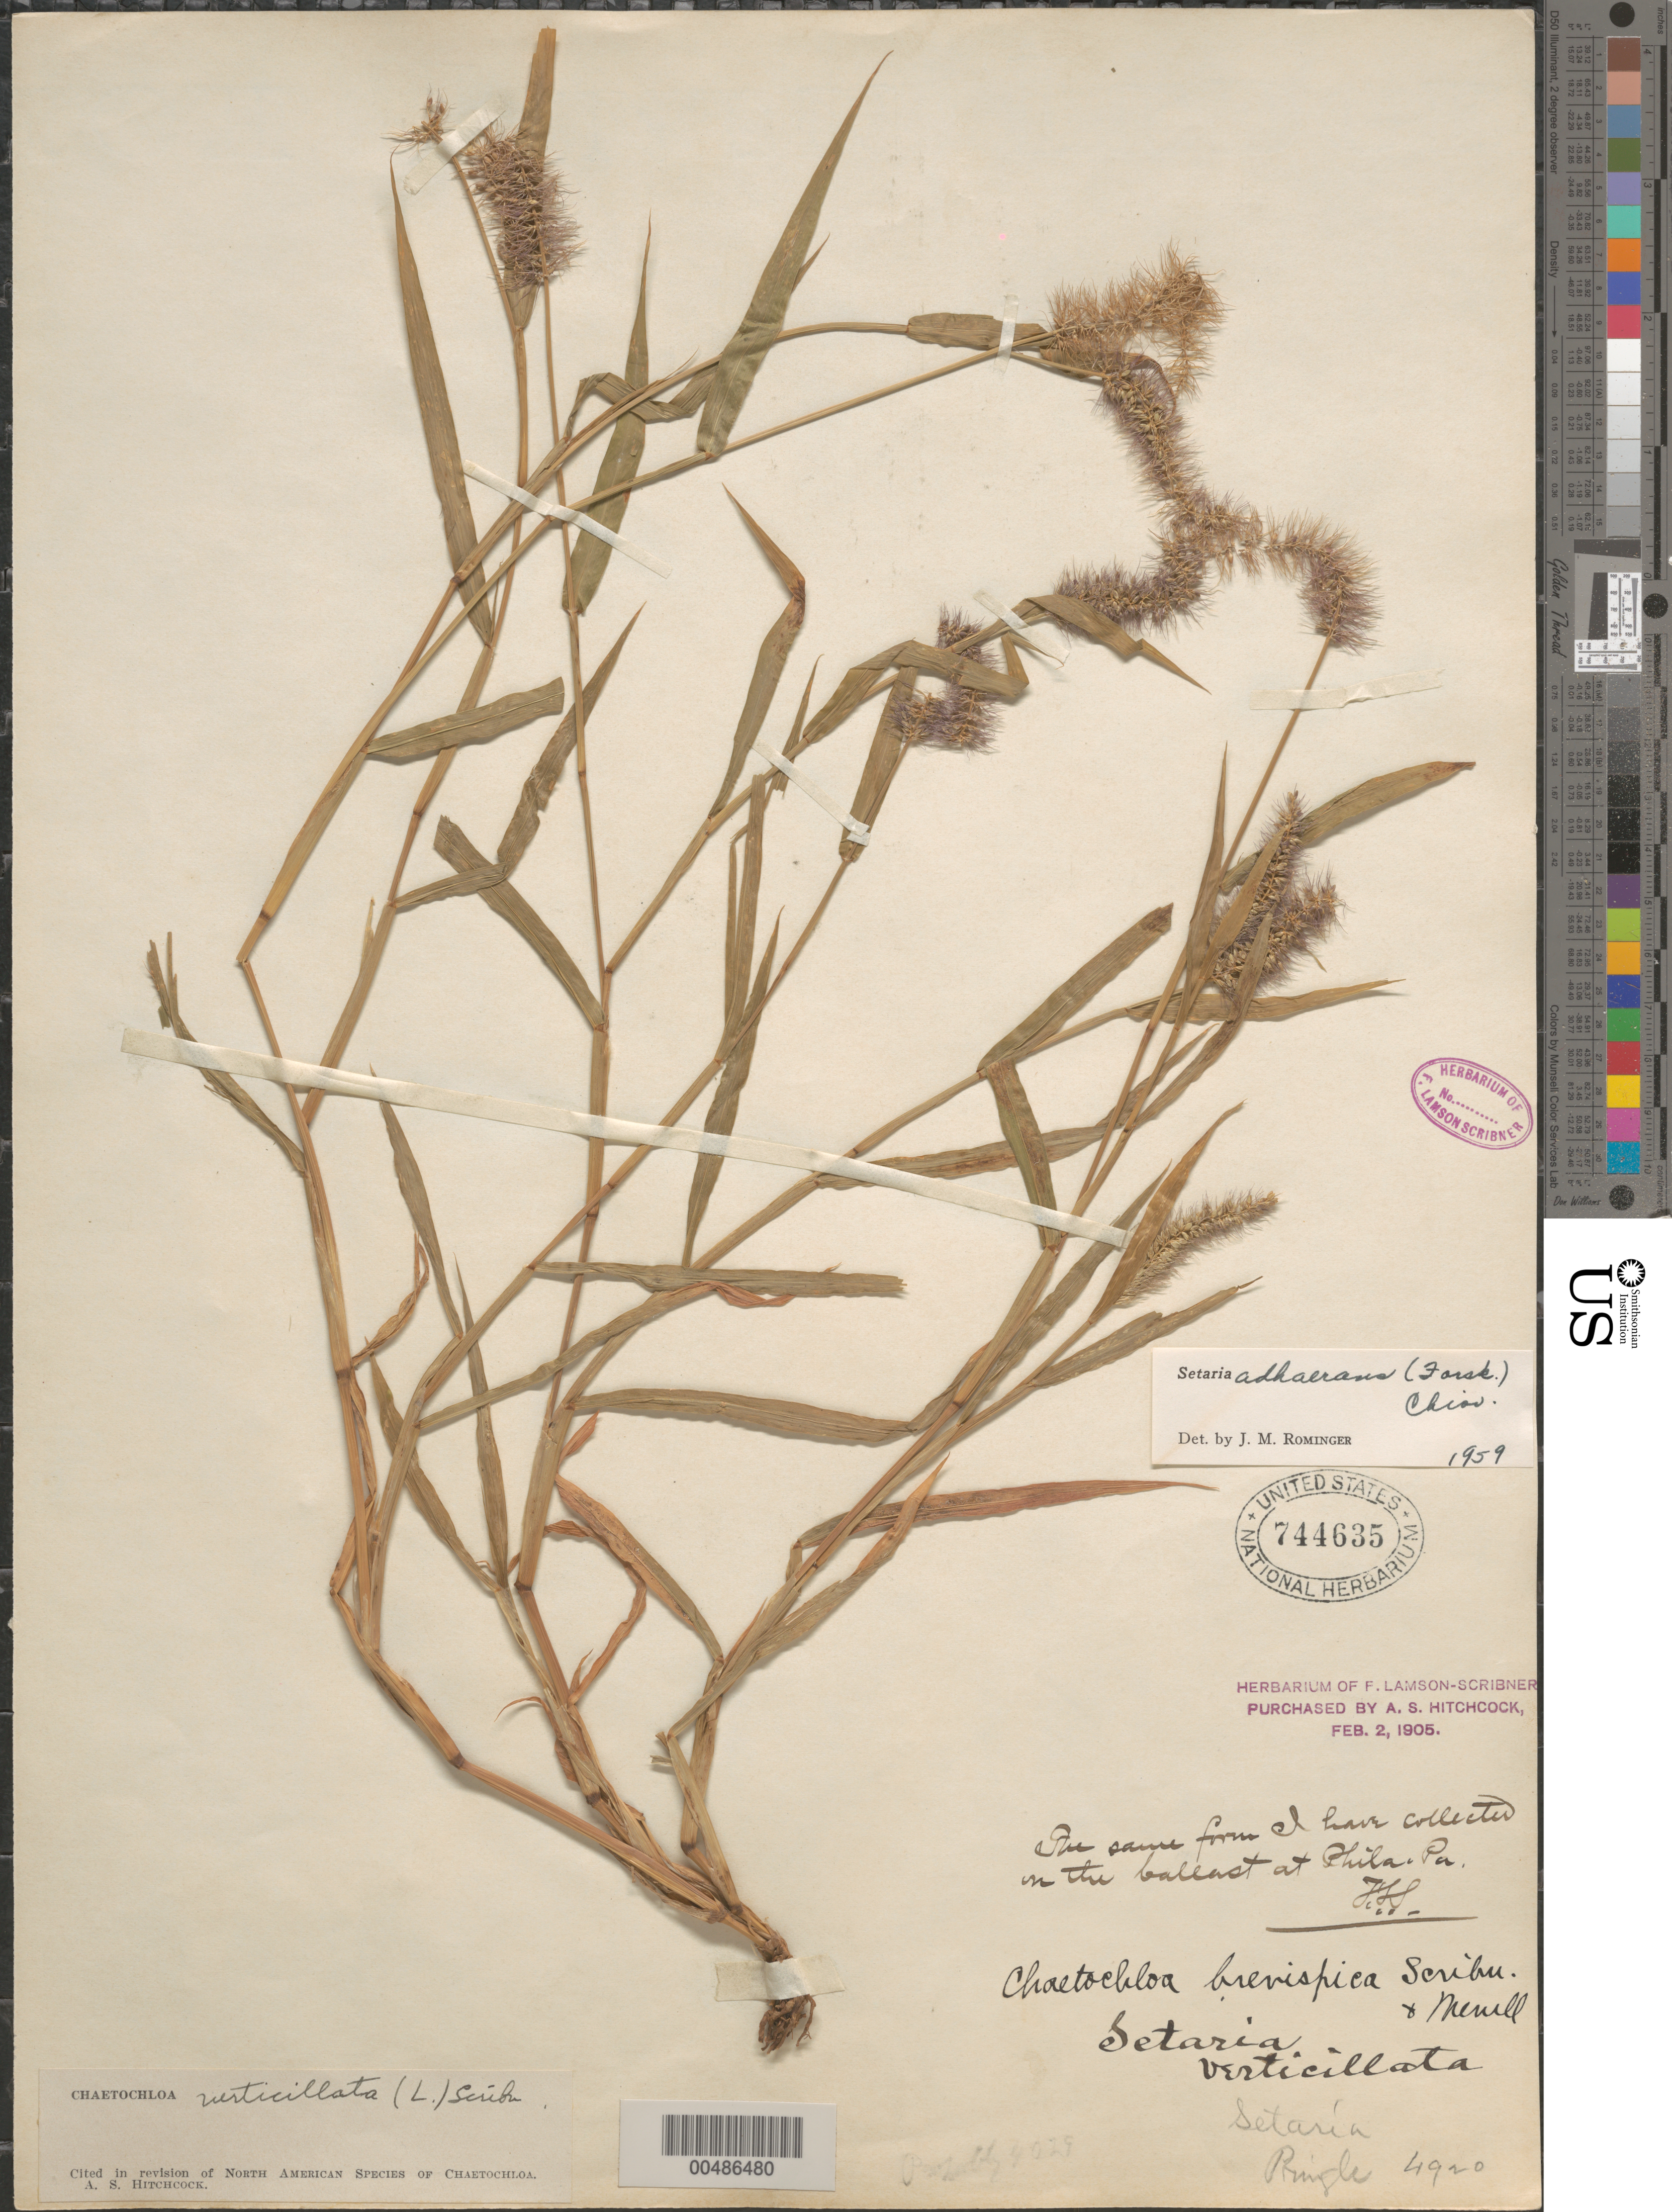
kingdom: Plantae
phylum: Tracheophyta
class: Liliopsida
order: Poales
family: Poaceae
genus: Setaria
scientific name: Setaria adhaerens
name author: (Forssk.) Chiov.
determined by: Rominger, J. M.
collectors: -- Pringle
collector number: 4920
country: Mexico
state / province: Durango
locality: San Ramon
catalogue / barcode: US 744635